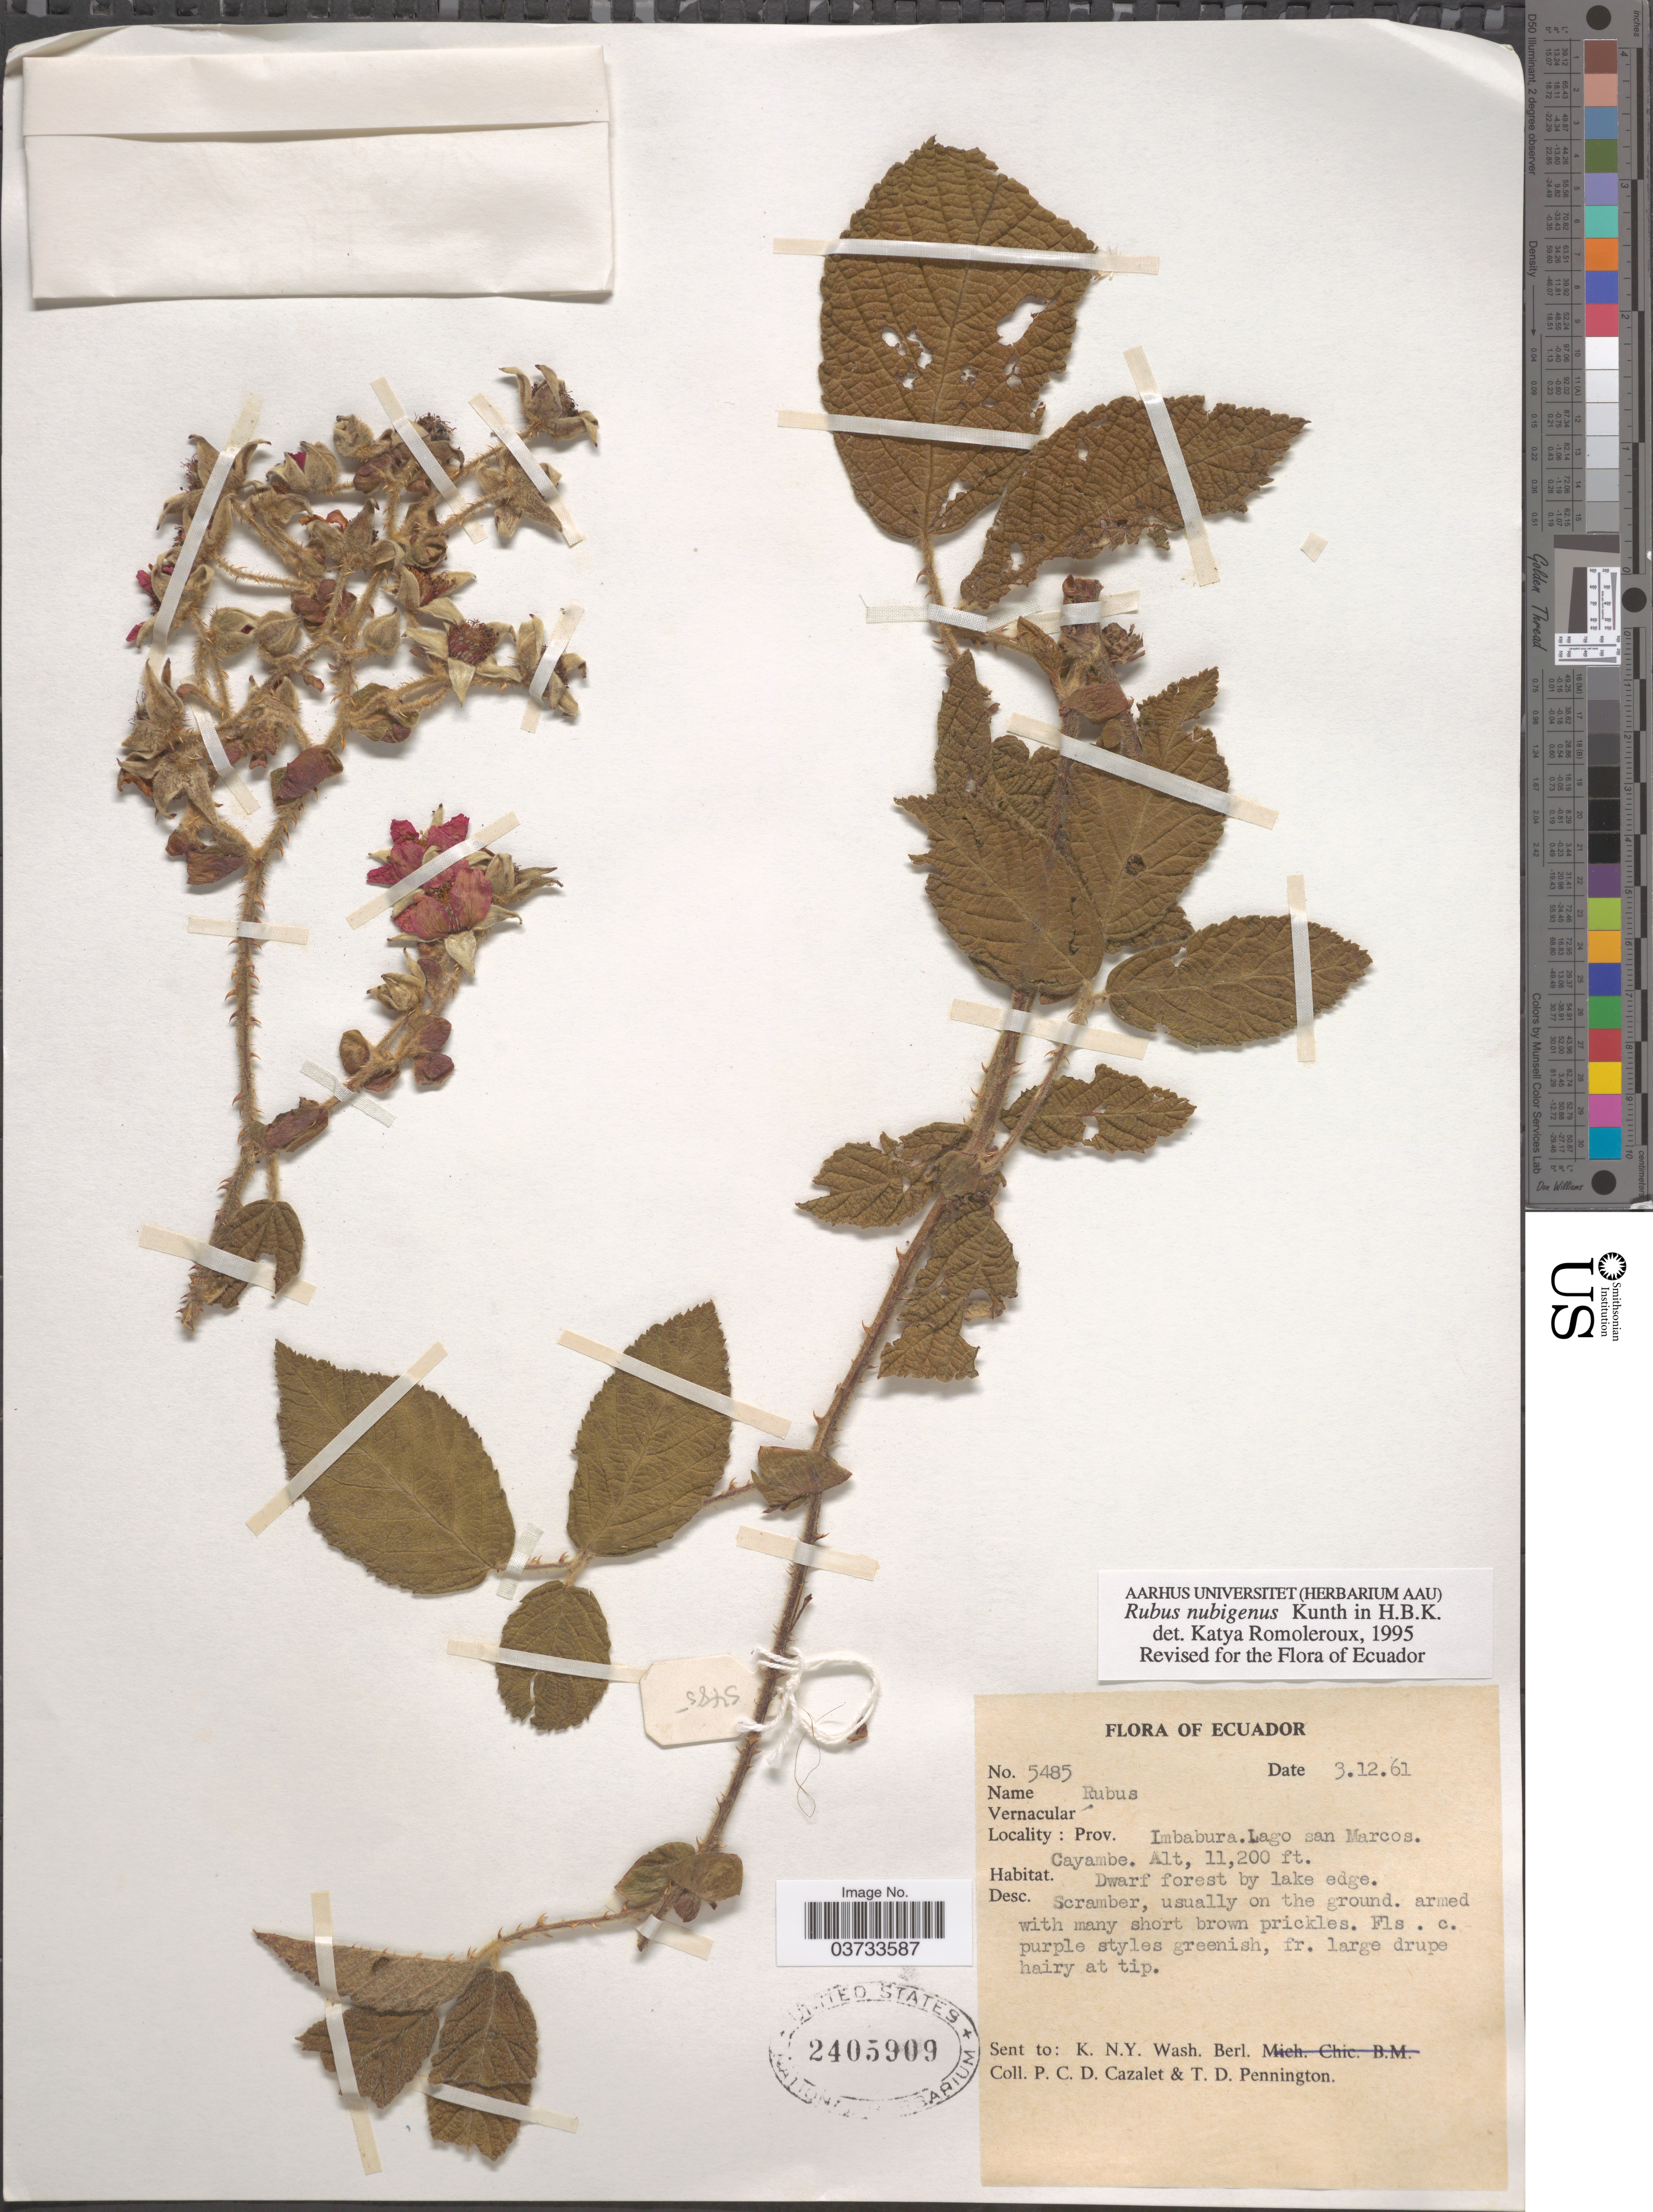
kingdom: Plantae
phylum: Tracheophyta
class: Magnoliopsida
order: Rosales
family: Rosaceae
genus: Rubus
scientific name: Rubus nubigenus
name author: Kunth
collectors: P. C. D. Cazalet & T. D. Pennington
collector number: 5485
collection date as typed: Transcribed d/m/y: 3/12/61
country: Ecuador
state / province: Imbabura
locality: Lago san Marcos. Cayambe.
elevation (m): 3414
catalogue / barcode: US 2405909